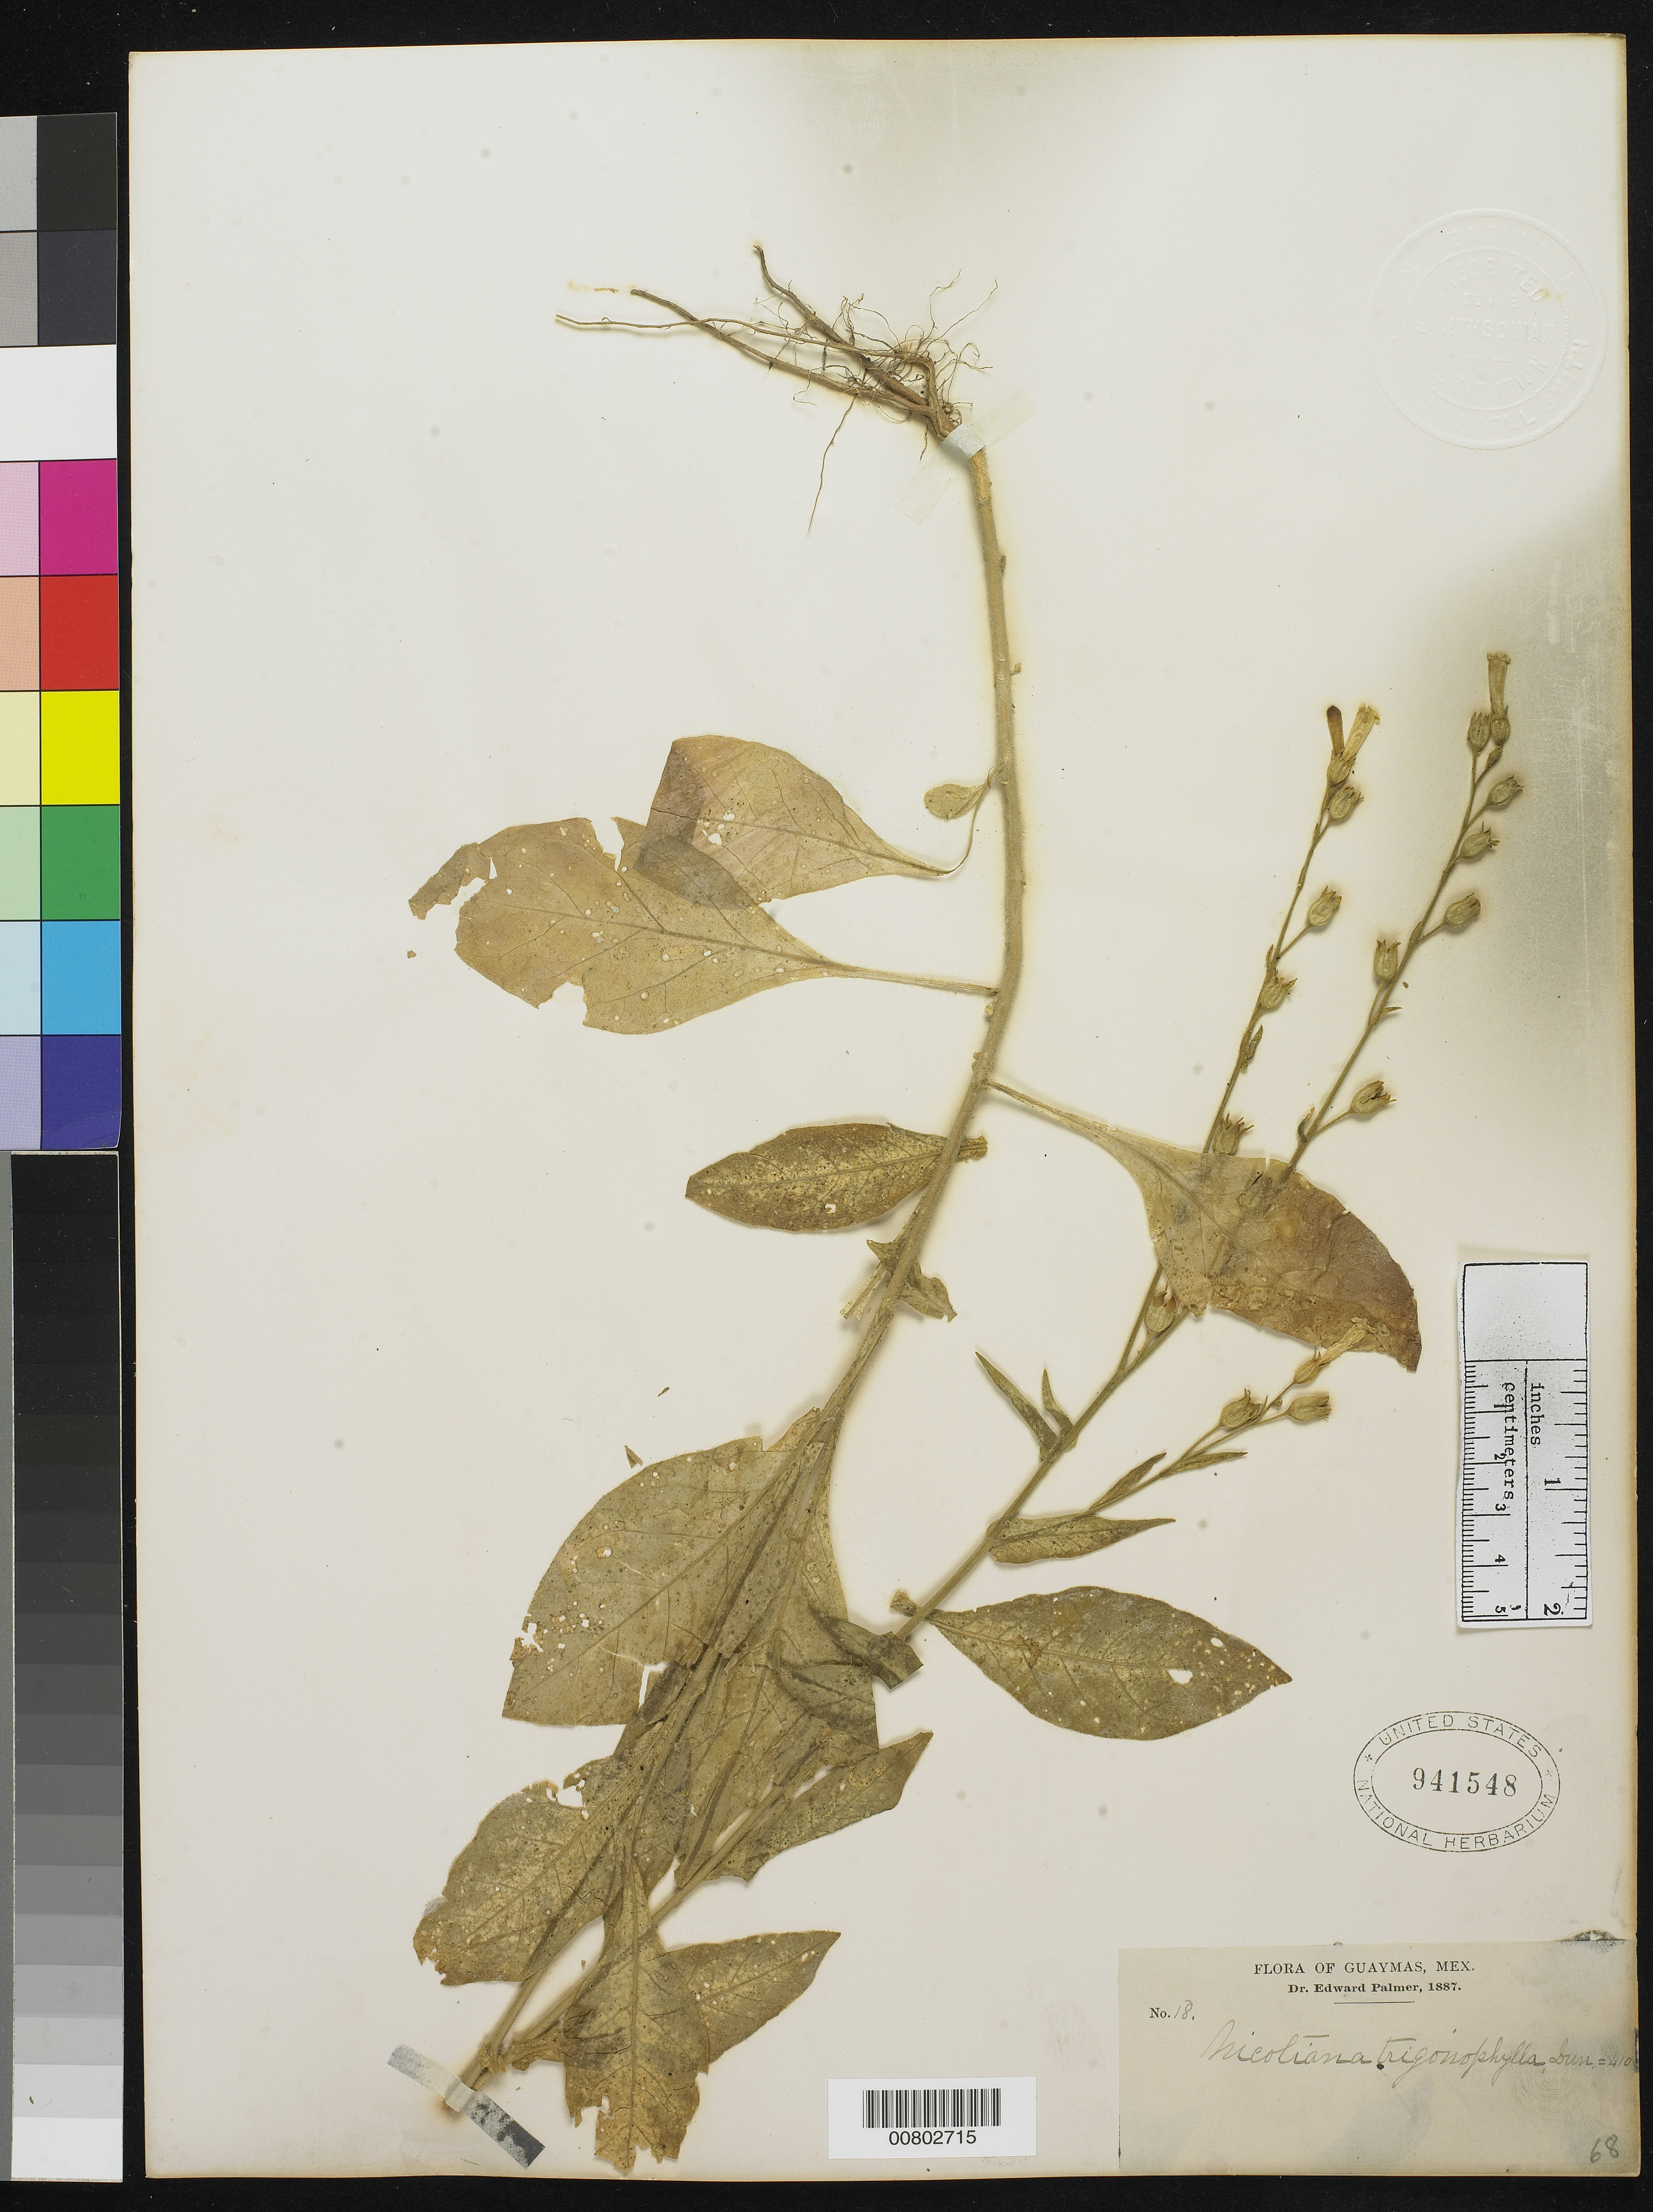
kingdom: Plantae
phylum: Tracheophyta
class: Magnoliopsida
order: Solanales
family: Solanaceae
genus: Nicotiana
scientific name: Nicotiana trigonophylla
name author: Dunal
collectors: E. Palmer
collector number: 18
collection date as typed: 1887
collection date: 1887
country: Mexico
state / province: Sonora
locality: Guaymas, Sonora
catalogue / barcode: US 941548